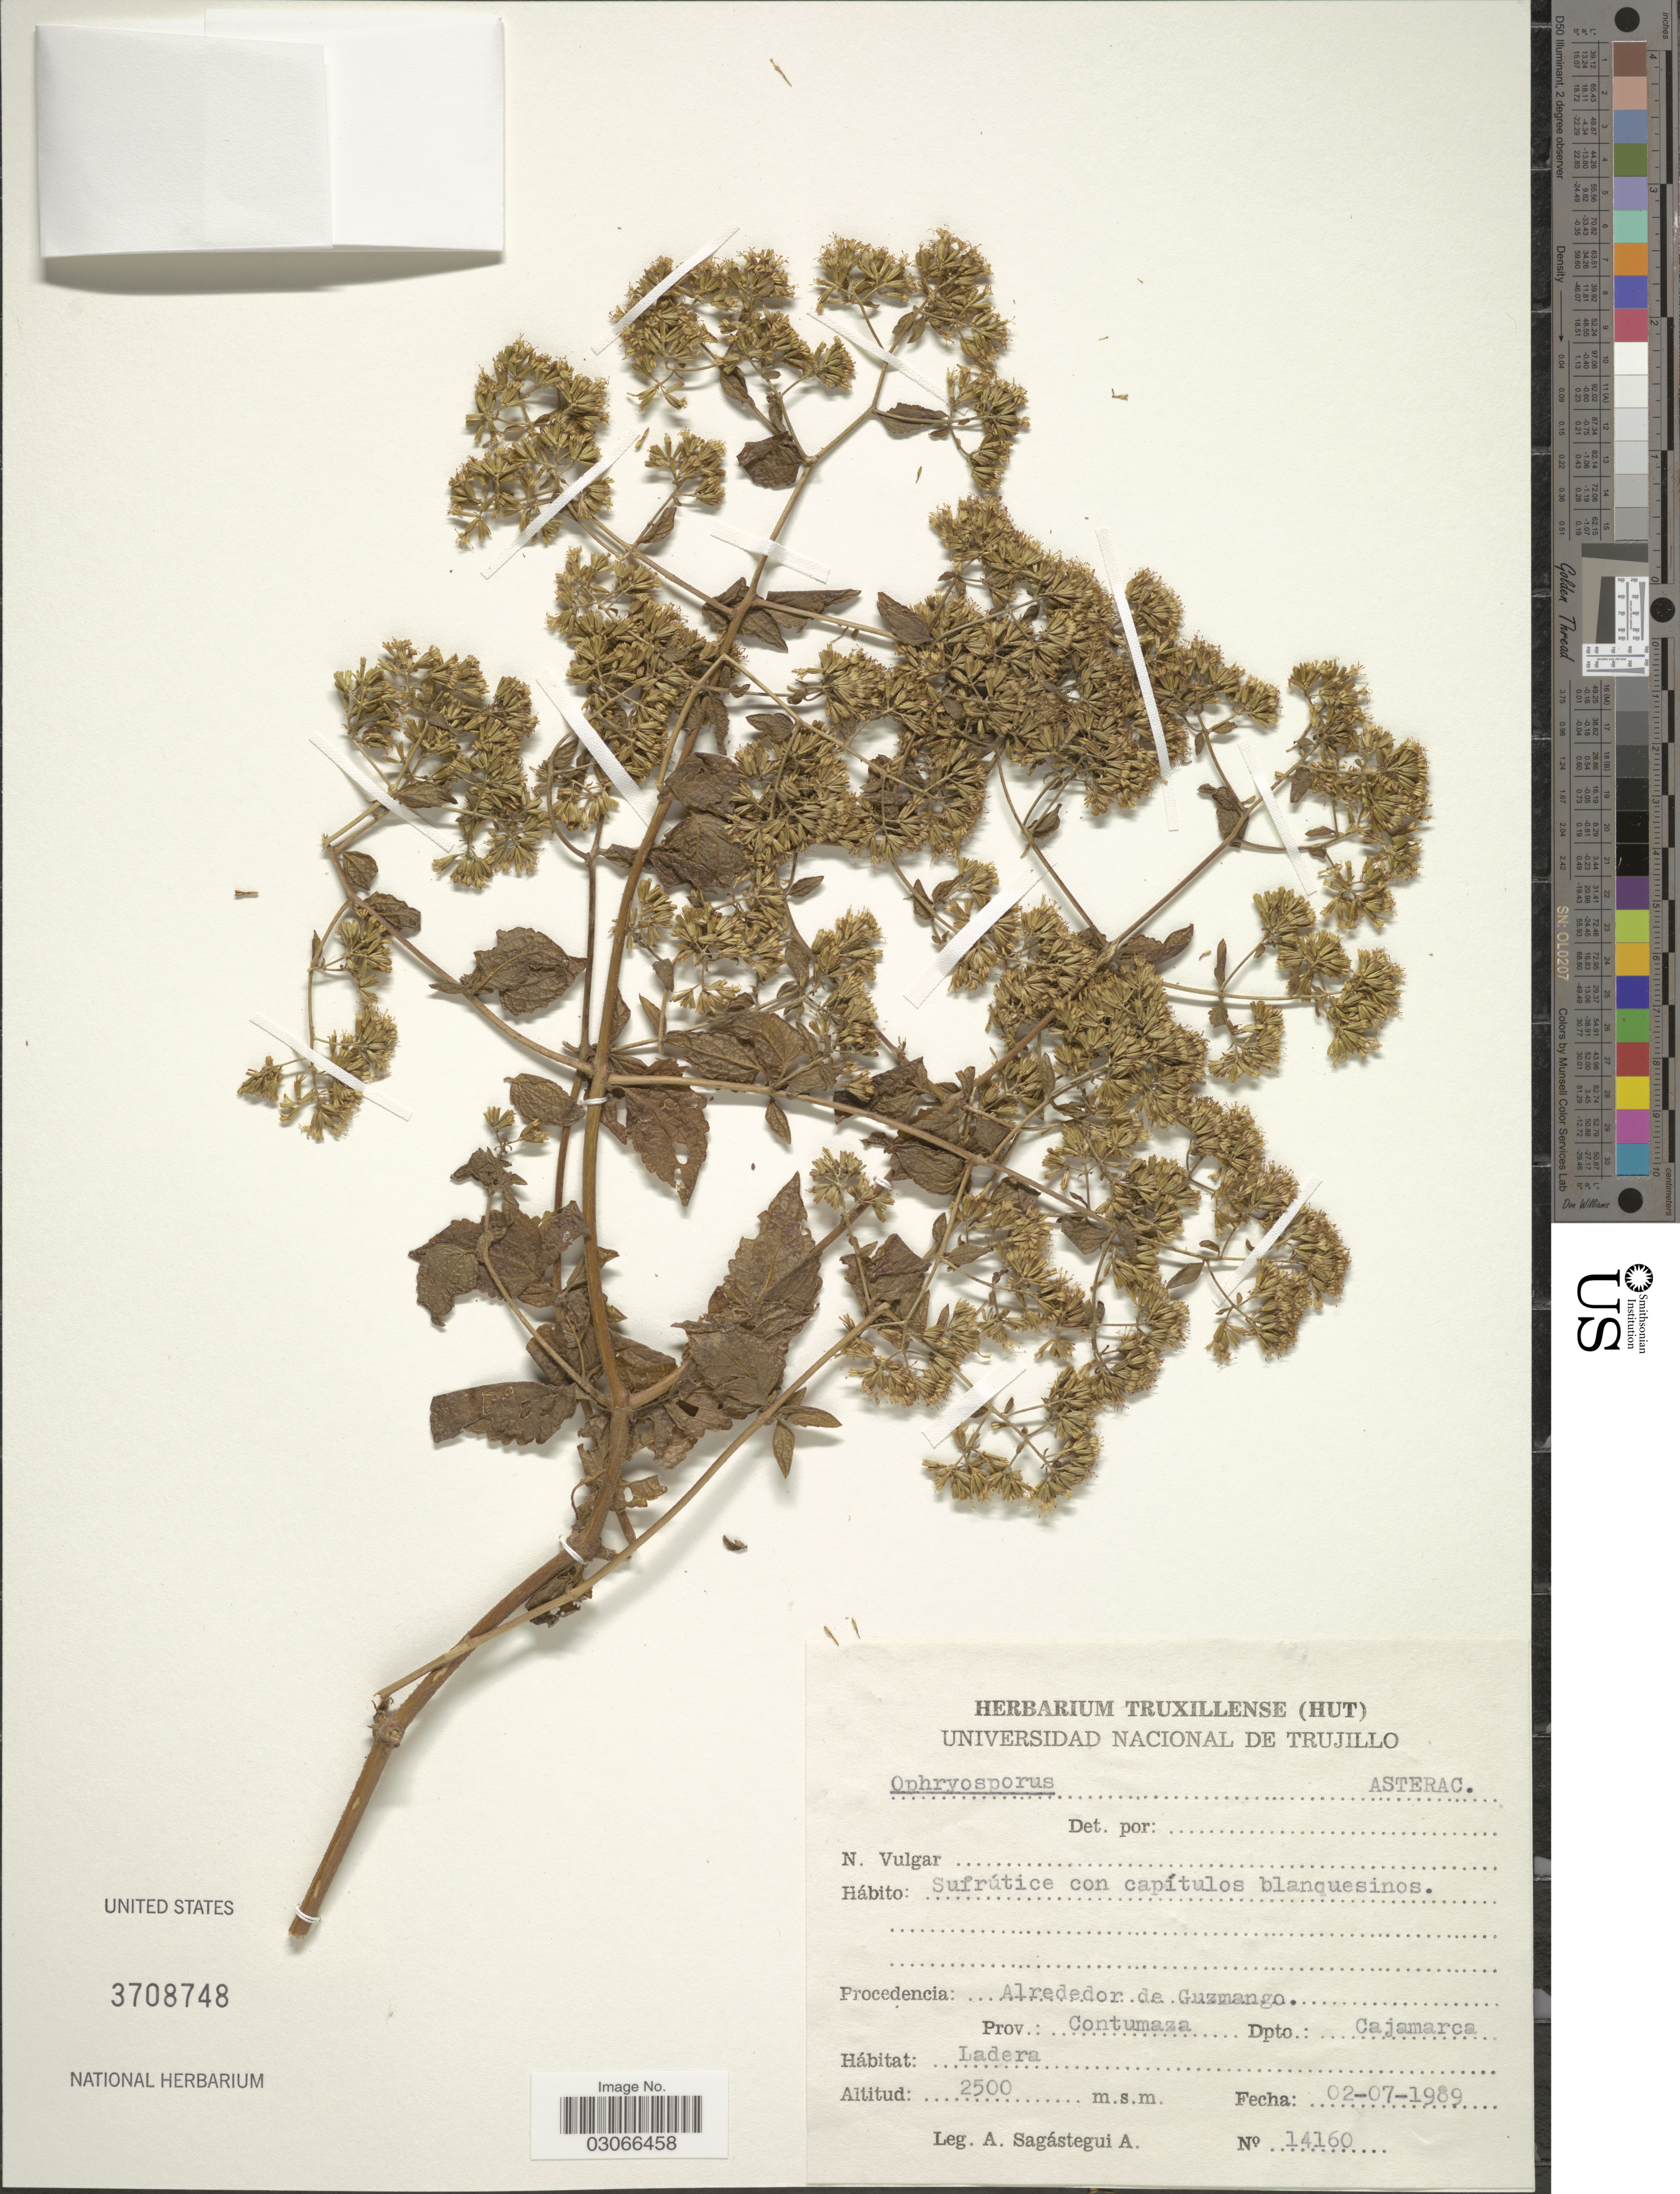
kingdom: Plantae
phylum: Tracheophyta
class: Magnoliopsida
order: Asterales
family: Asteraceae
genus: Ophryosporus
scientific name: Ophryosporus sp.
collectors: A. Sagástegui A.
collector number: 14160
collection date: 1989-07-02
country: Peru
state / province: Cajamarca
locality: Procedencia: Alrededor de Guzmango. Prov.: Contumaza Dpto. Cajamarca.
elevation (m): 2500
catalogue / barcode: US 3708748